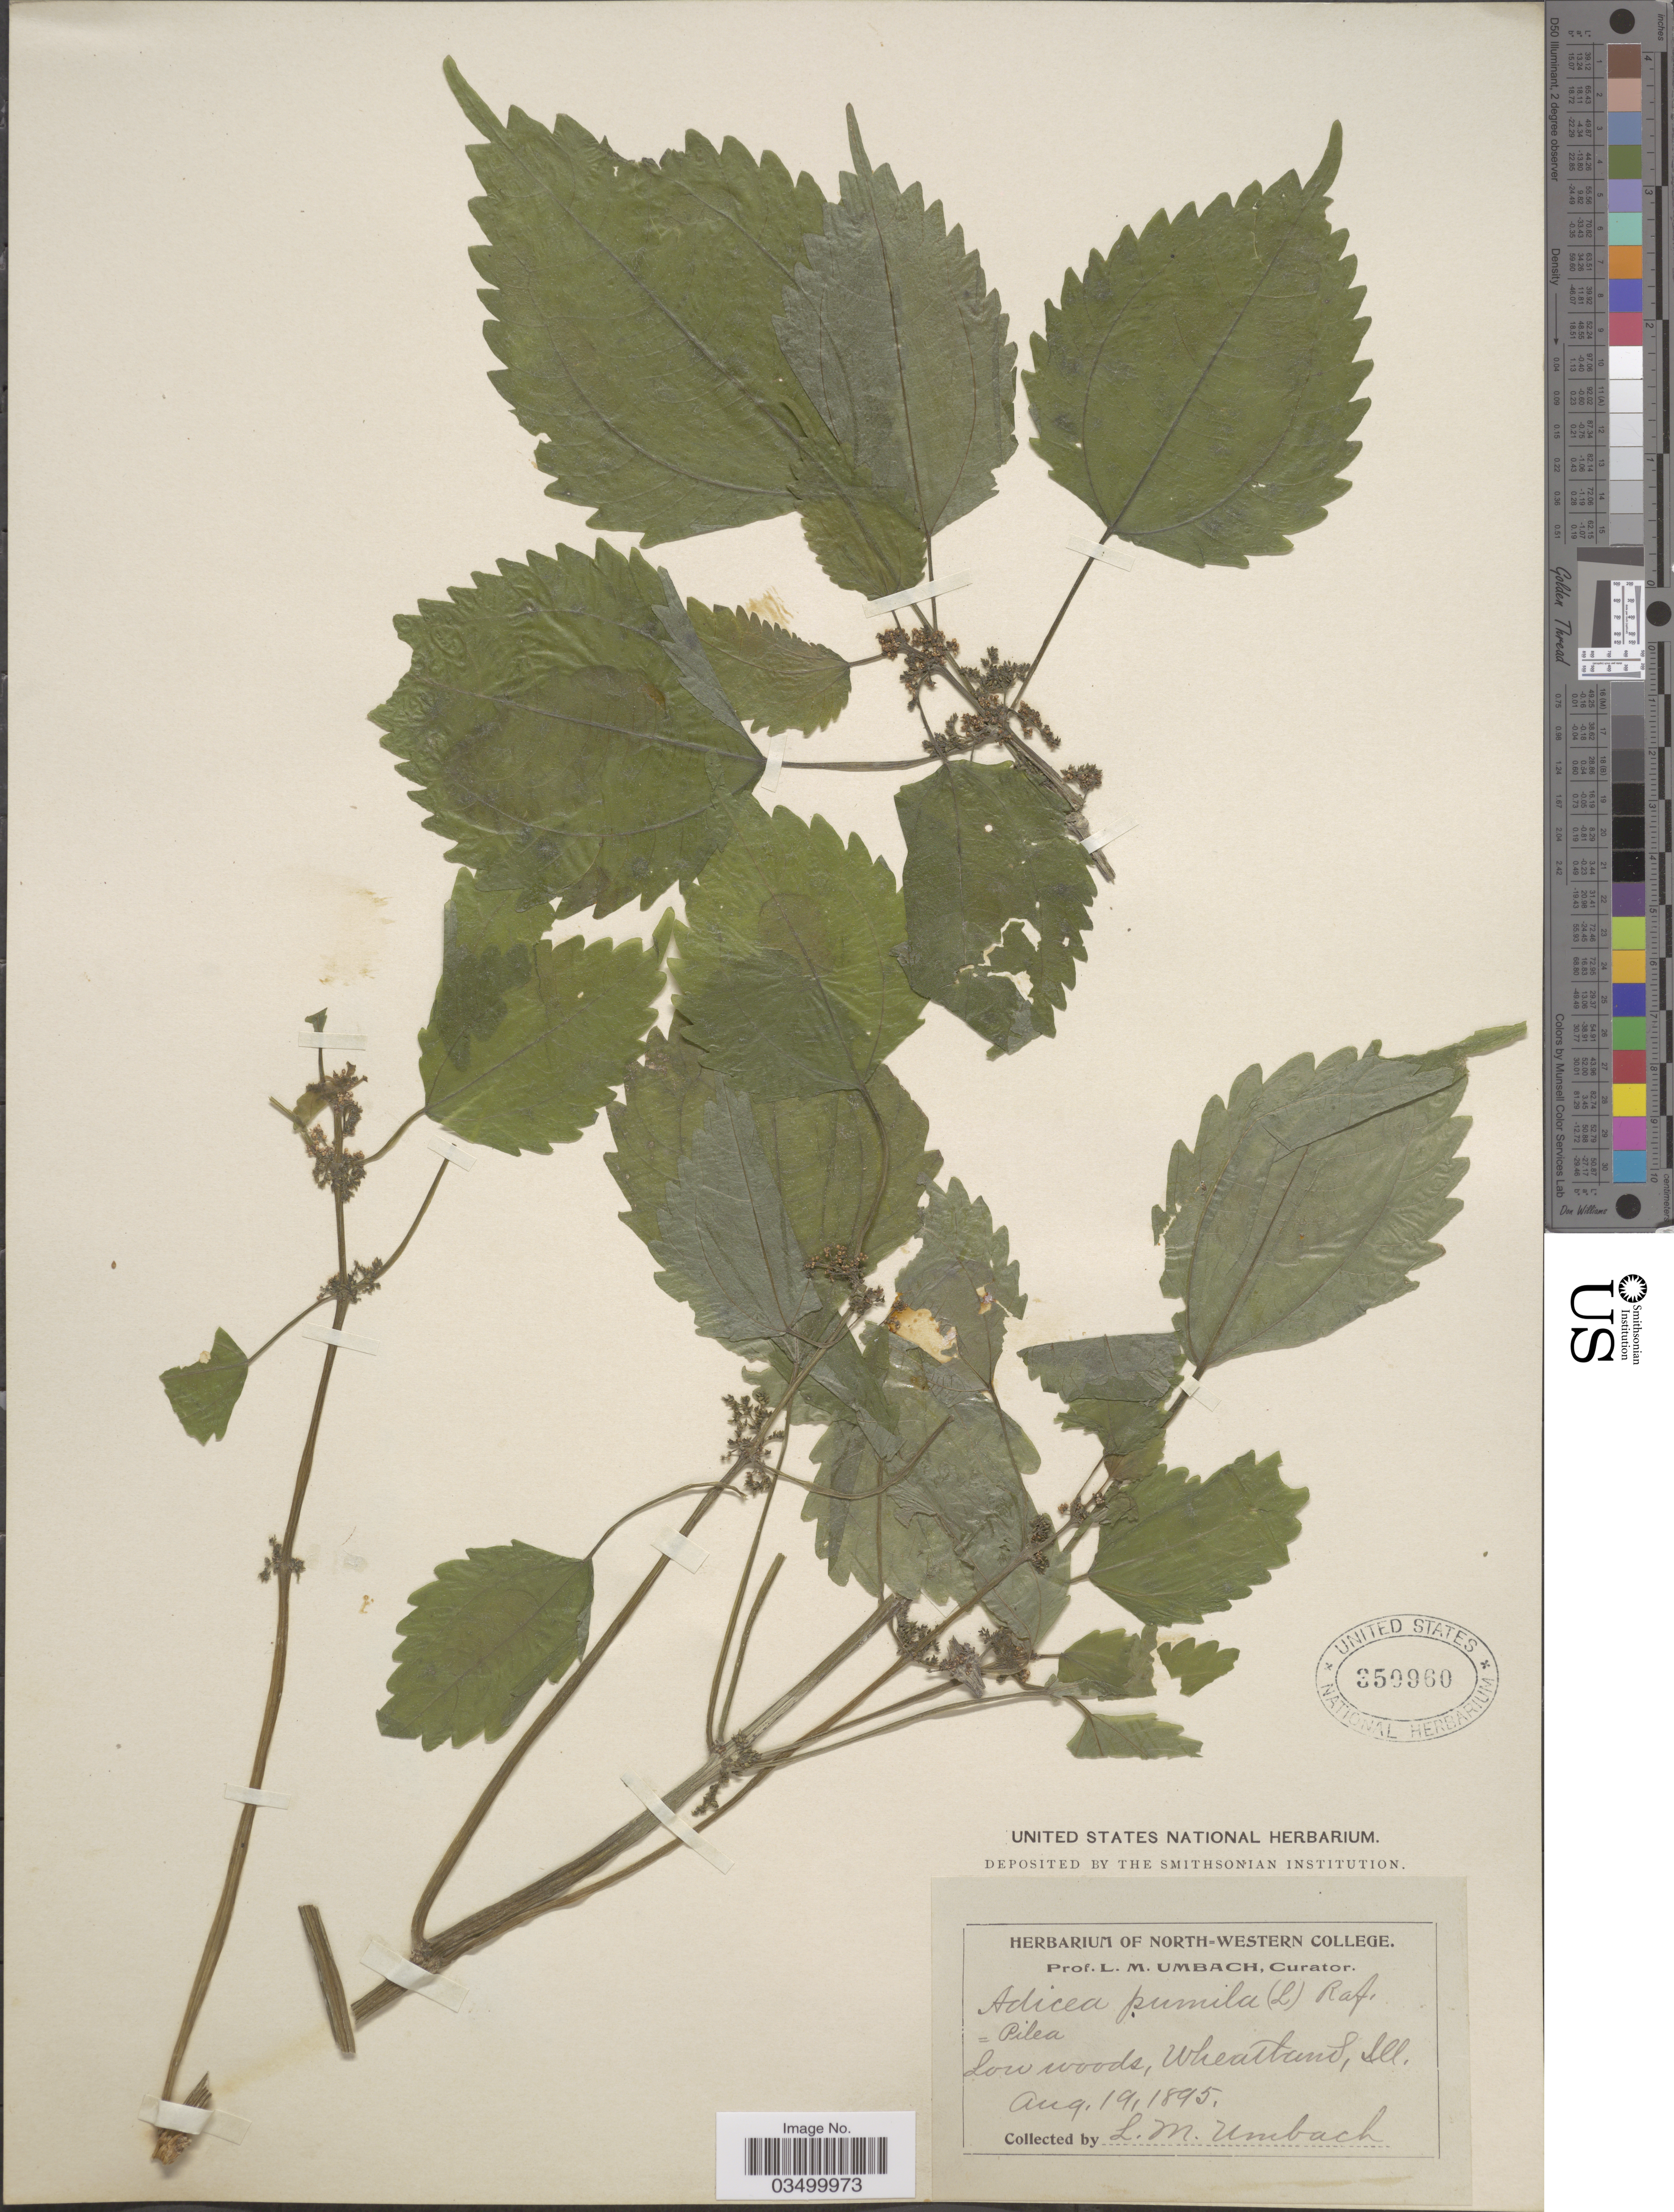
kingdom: Plantae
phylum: Tracheophyta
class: Magnoliopsida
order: Rosales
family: Urticaceae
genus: Pilea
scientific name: Pilea pumila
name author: (L.) A. Gray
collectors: L. M. Umbach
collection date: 1895-08-19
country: United States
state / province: Illinois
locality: Wheatland.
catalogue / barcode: US 350960